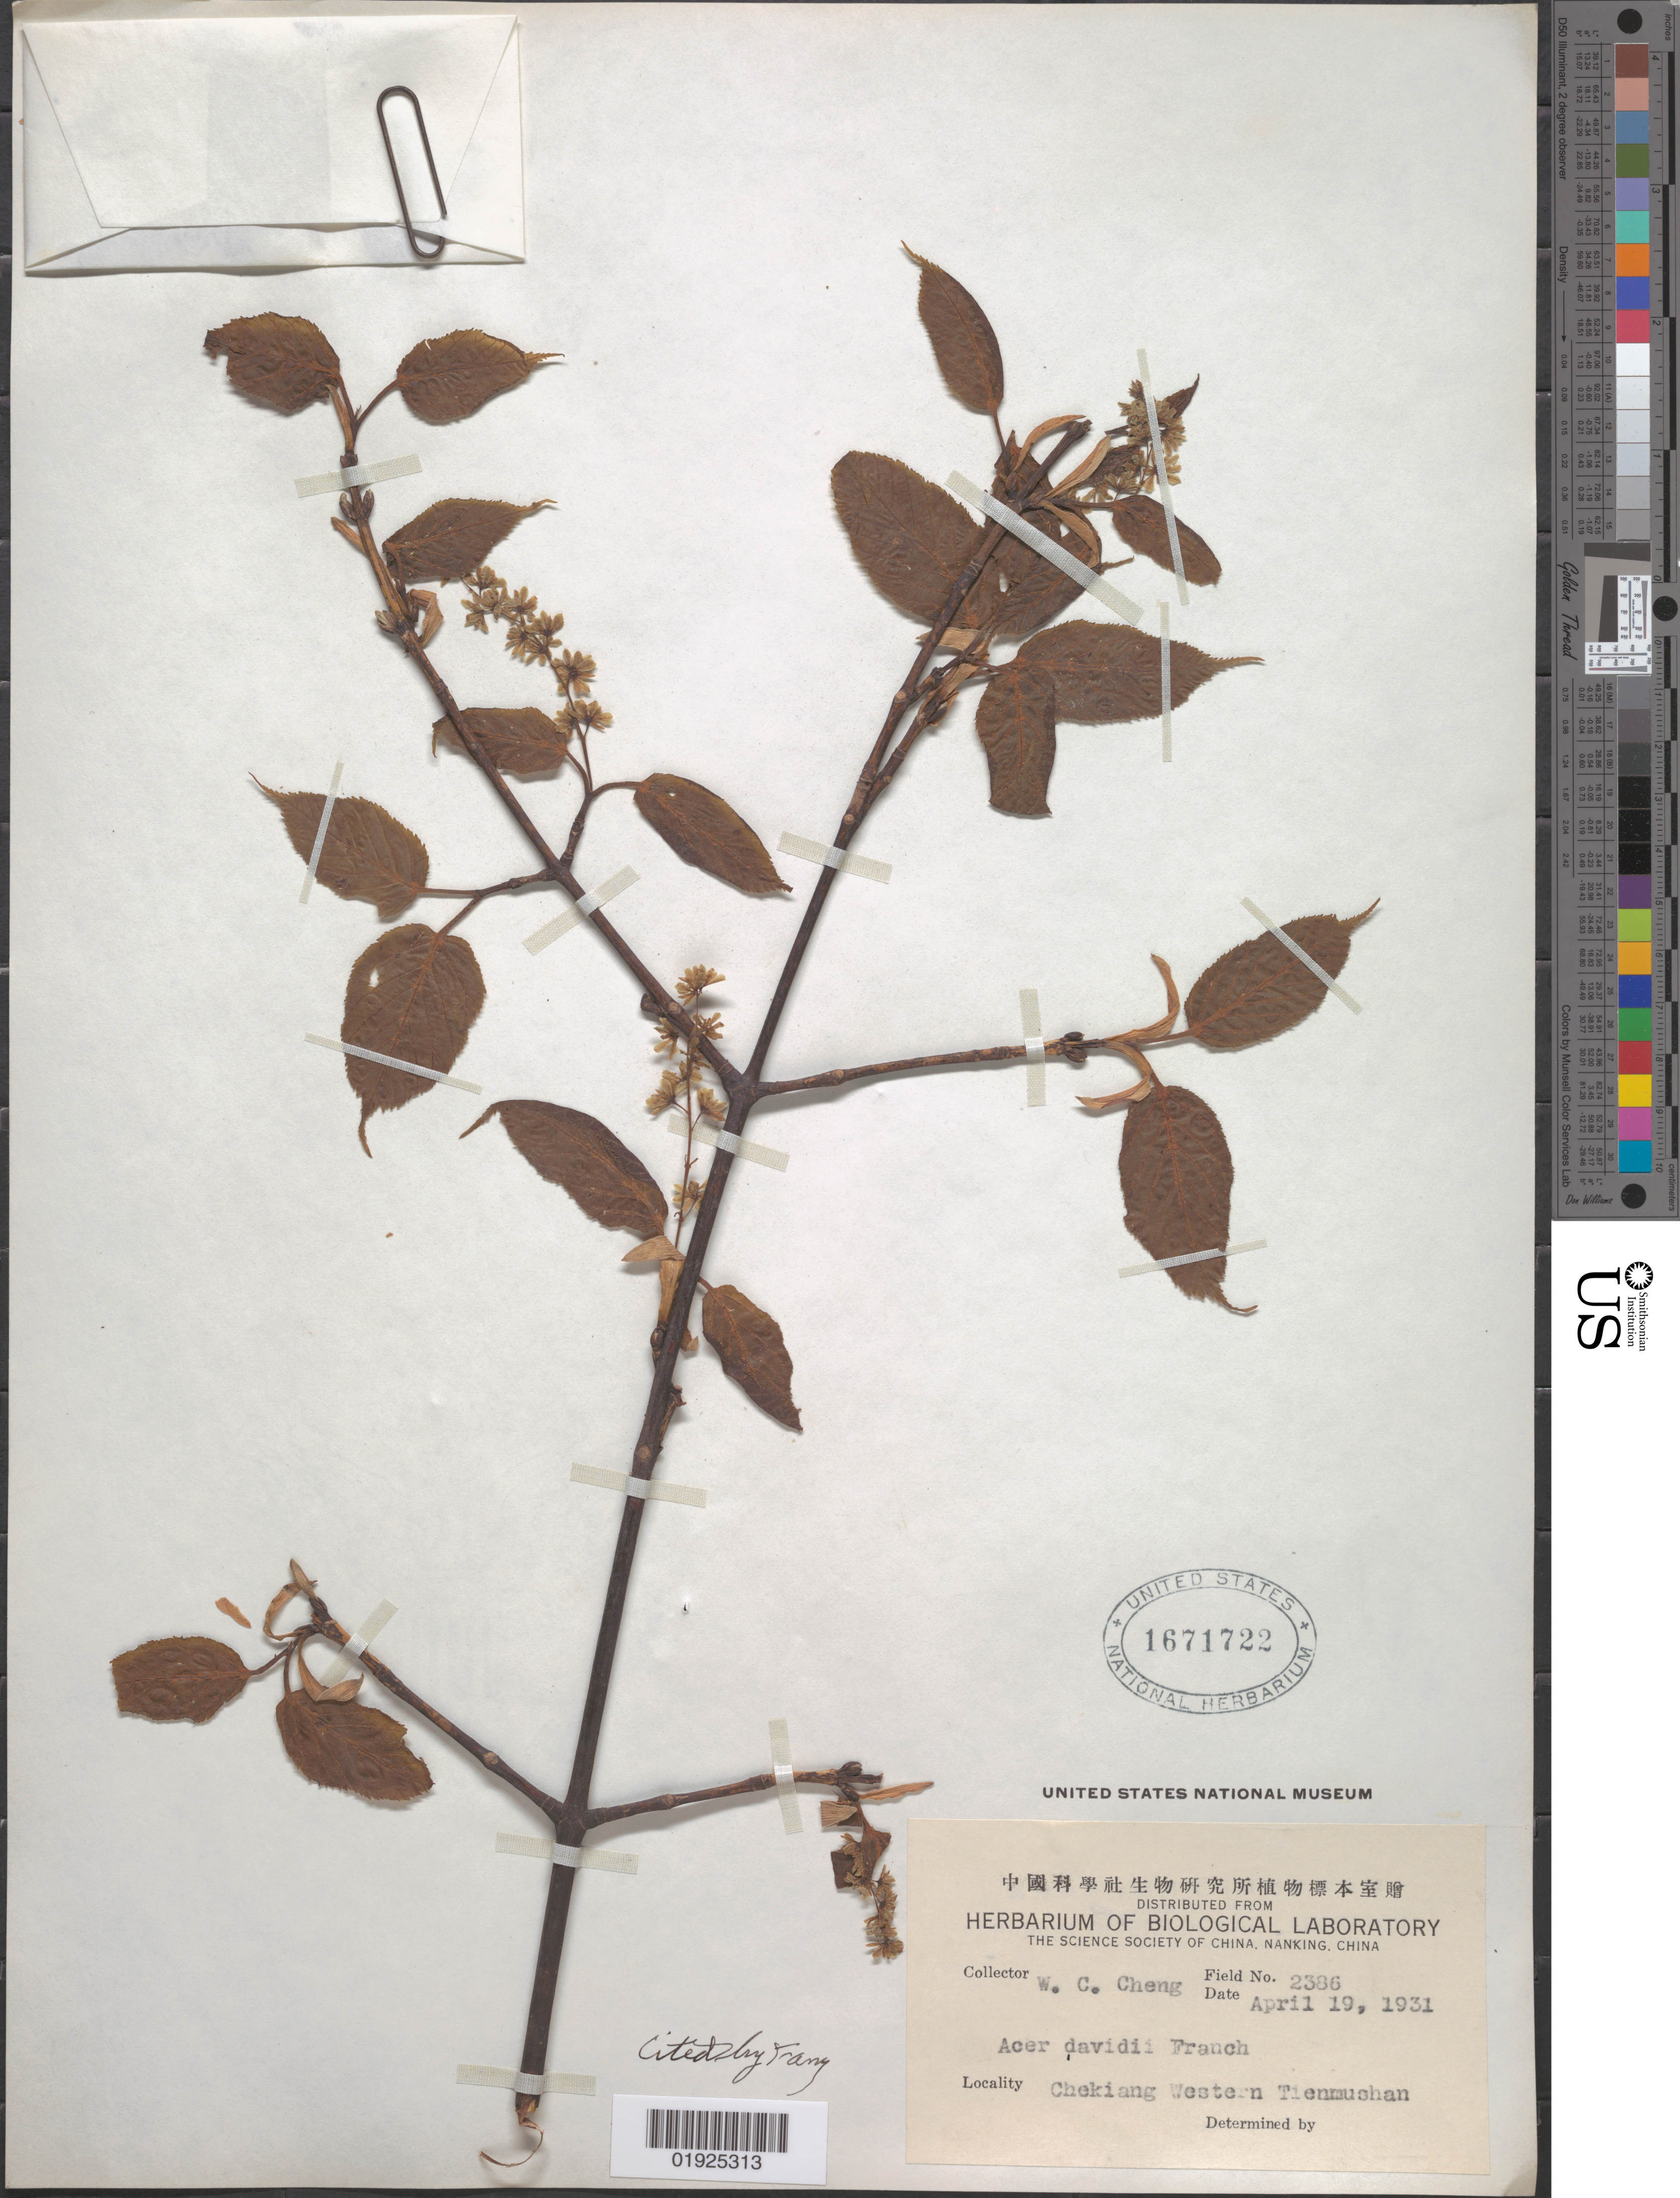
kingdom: Plantae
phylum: Tracheophyta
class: Magnoliopsida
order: Sapindales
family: Sapindaceae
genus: Acer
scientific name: Acer sikkimense subsp. davidii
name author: (Franch.) Wesm.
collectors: W. C. Cheng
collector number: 2386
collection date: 1931-04-19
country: China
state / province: Zhejiang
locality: Chekiang [Zhejiang], western Tienmushan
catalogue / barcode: US 1671722